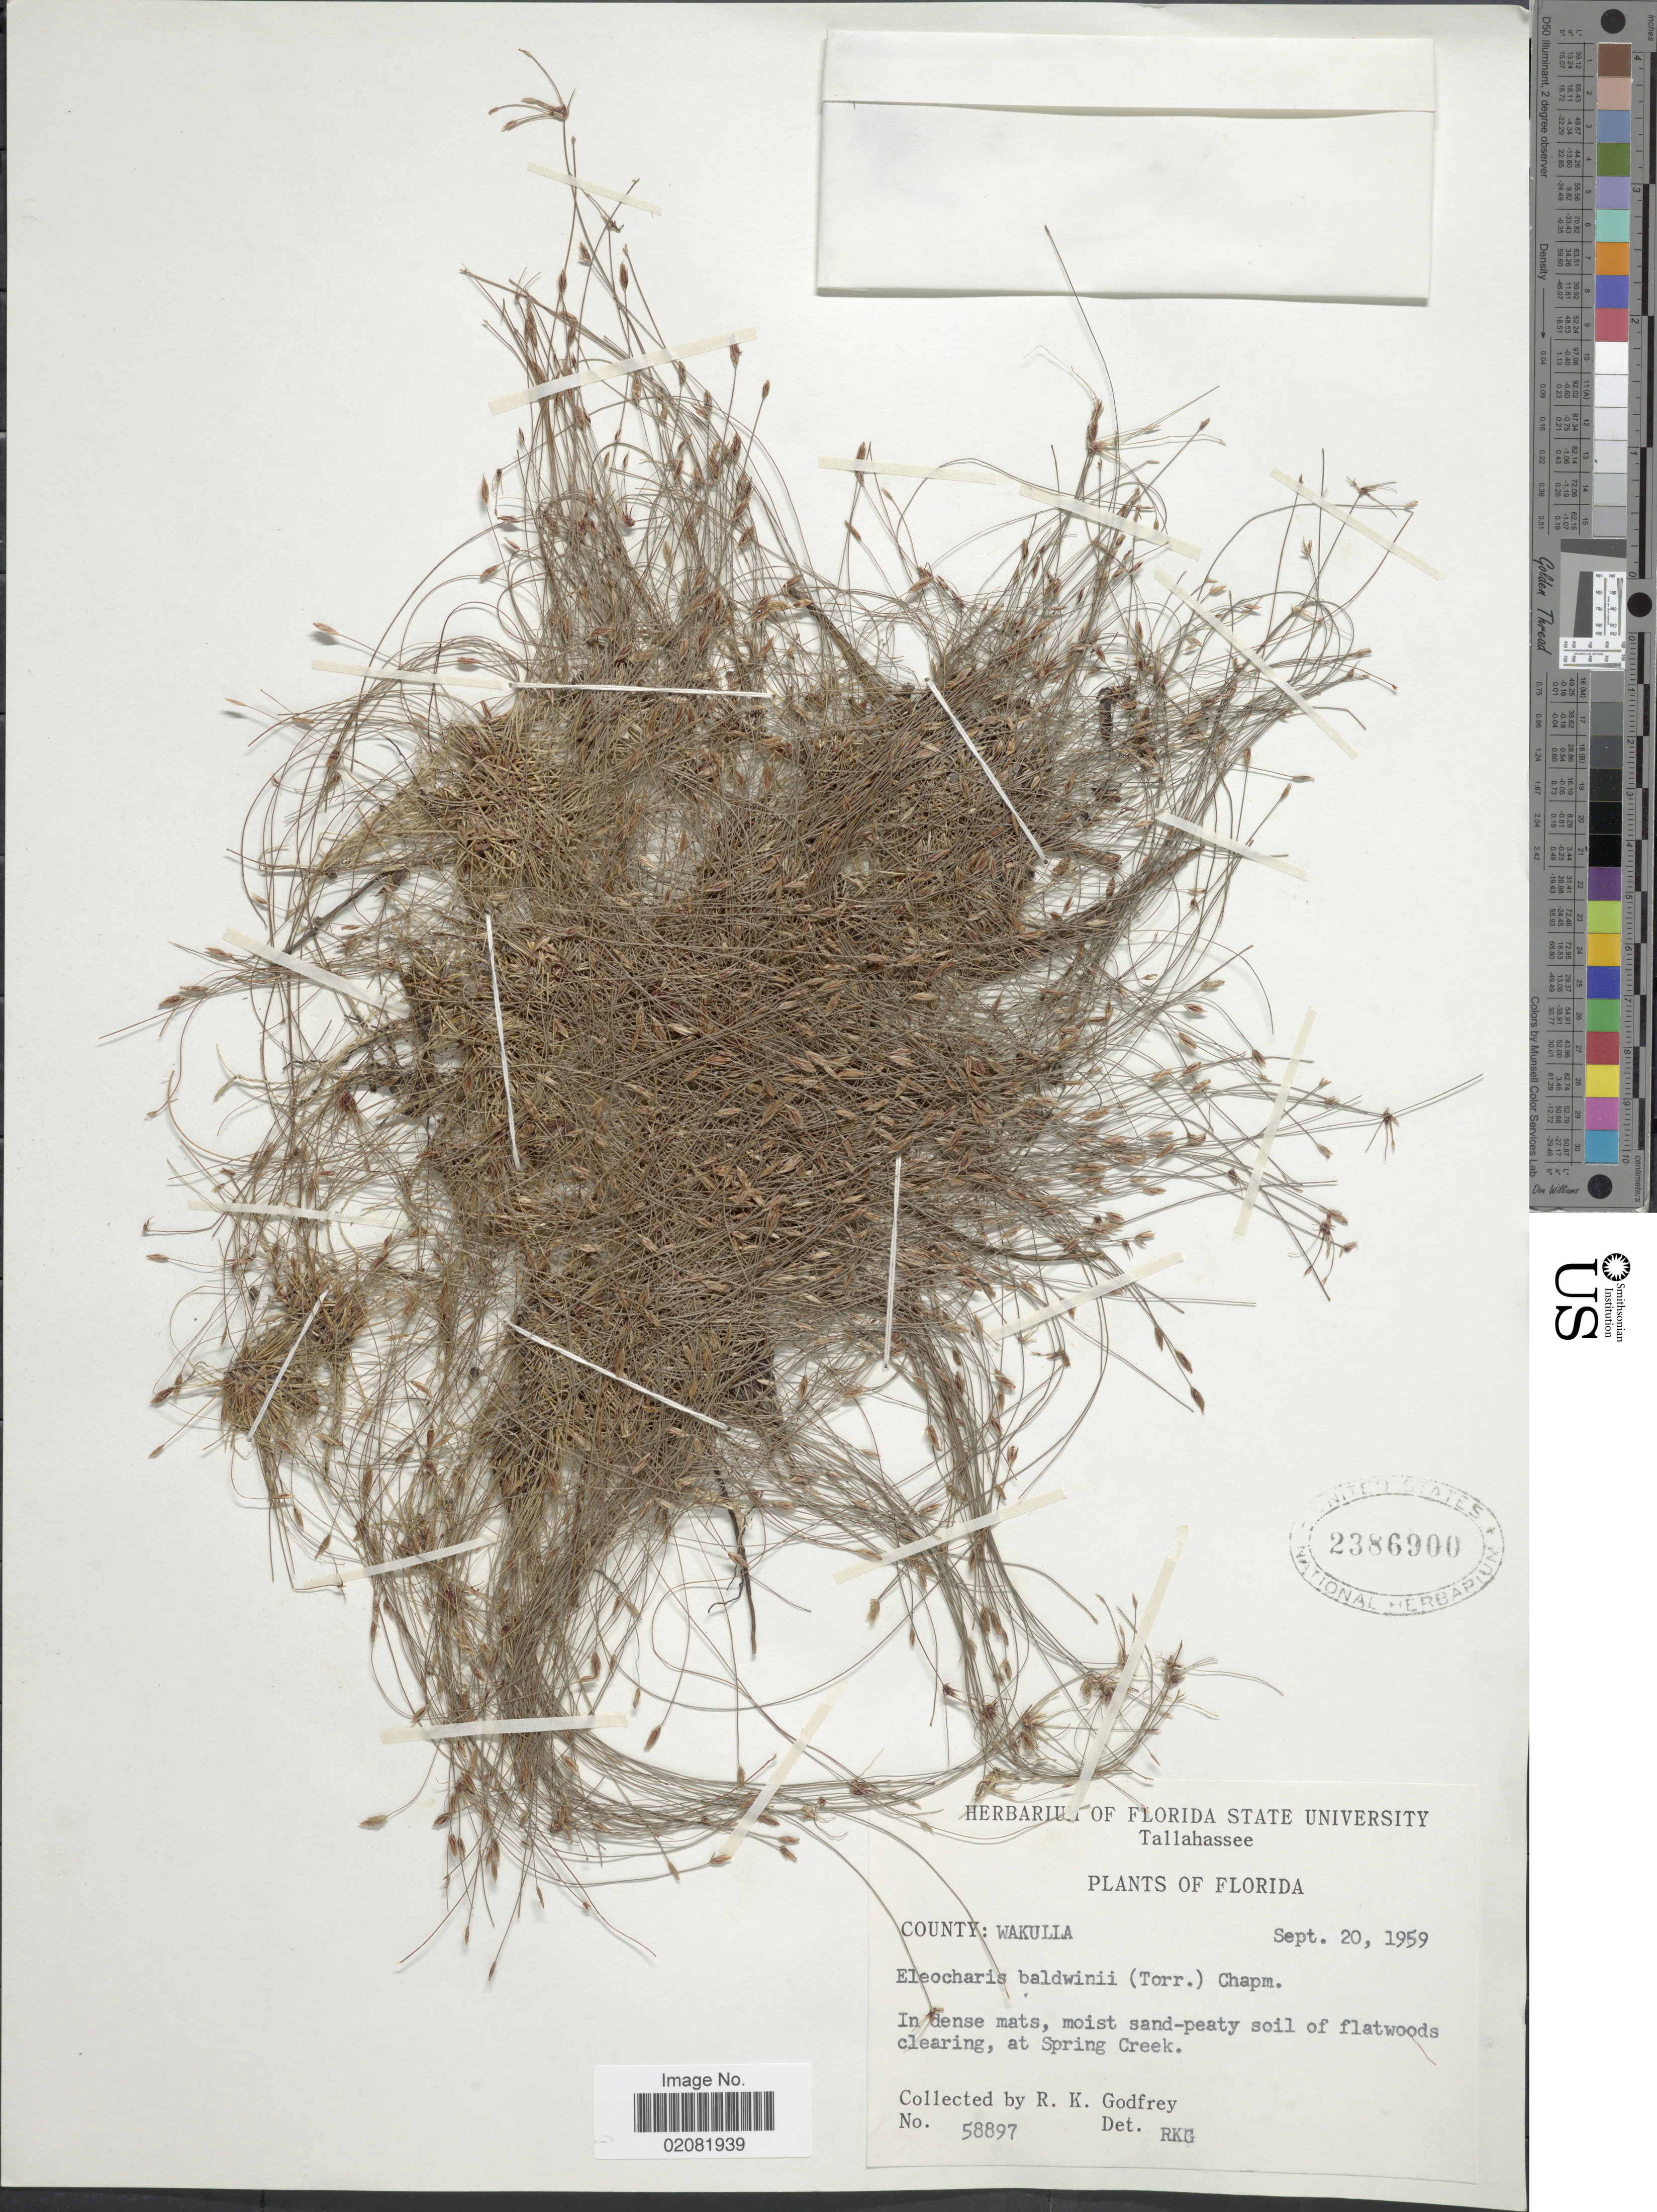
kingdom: Plantae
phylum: Tracheophyta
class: Liliopsida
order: Poales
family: Cyperaceae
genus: Eleocharis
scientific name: Eleocharis baldwinii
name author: (Torr.) Chapm.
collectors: R. K. Godfrey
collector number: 58897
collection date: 1959-09-20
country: United States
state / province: Florida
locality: County: Wakulla, At Spring Creek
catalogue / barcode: US 2386900